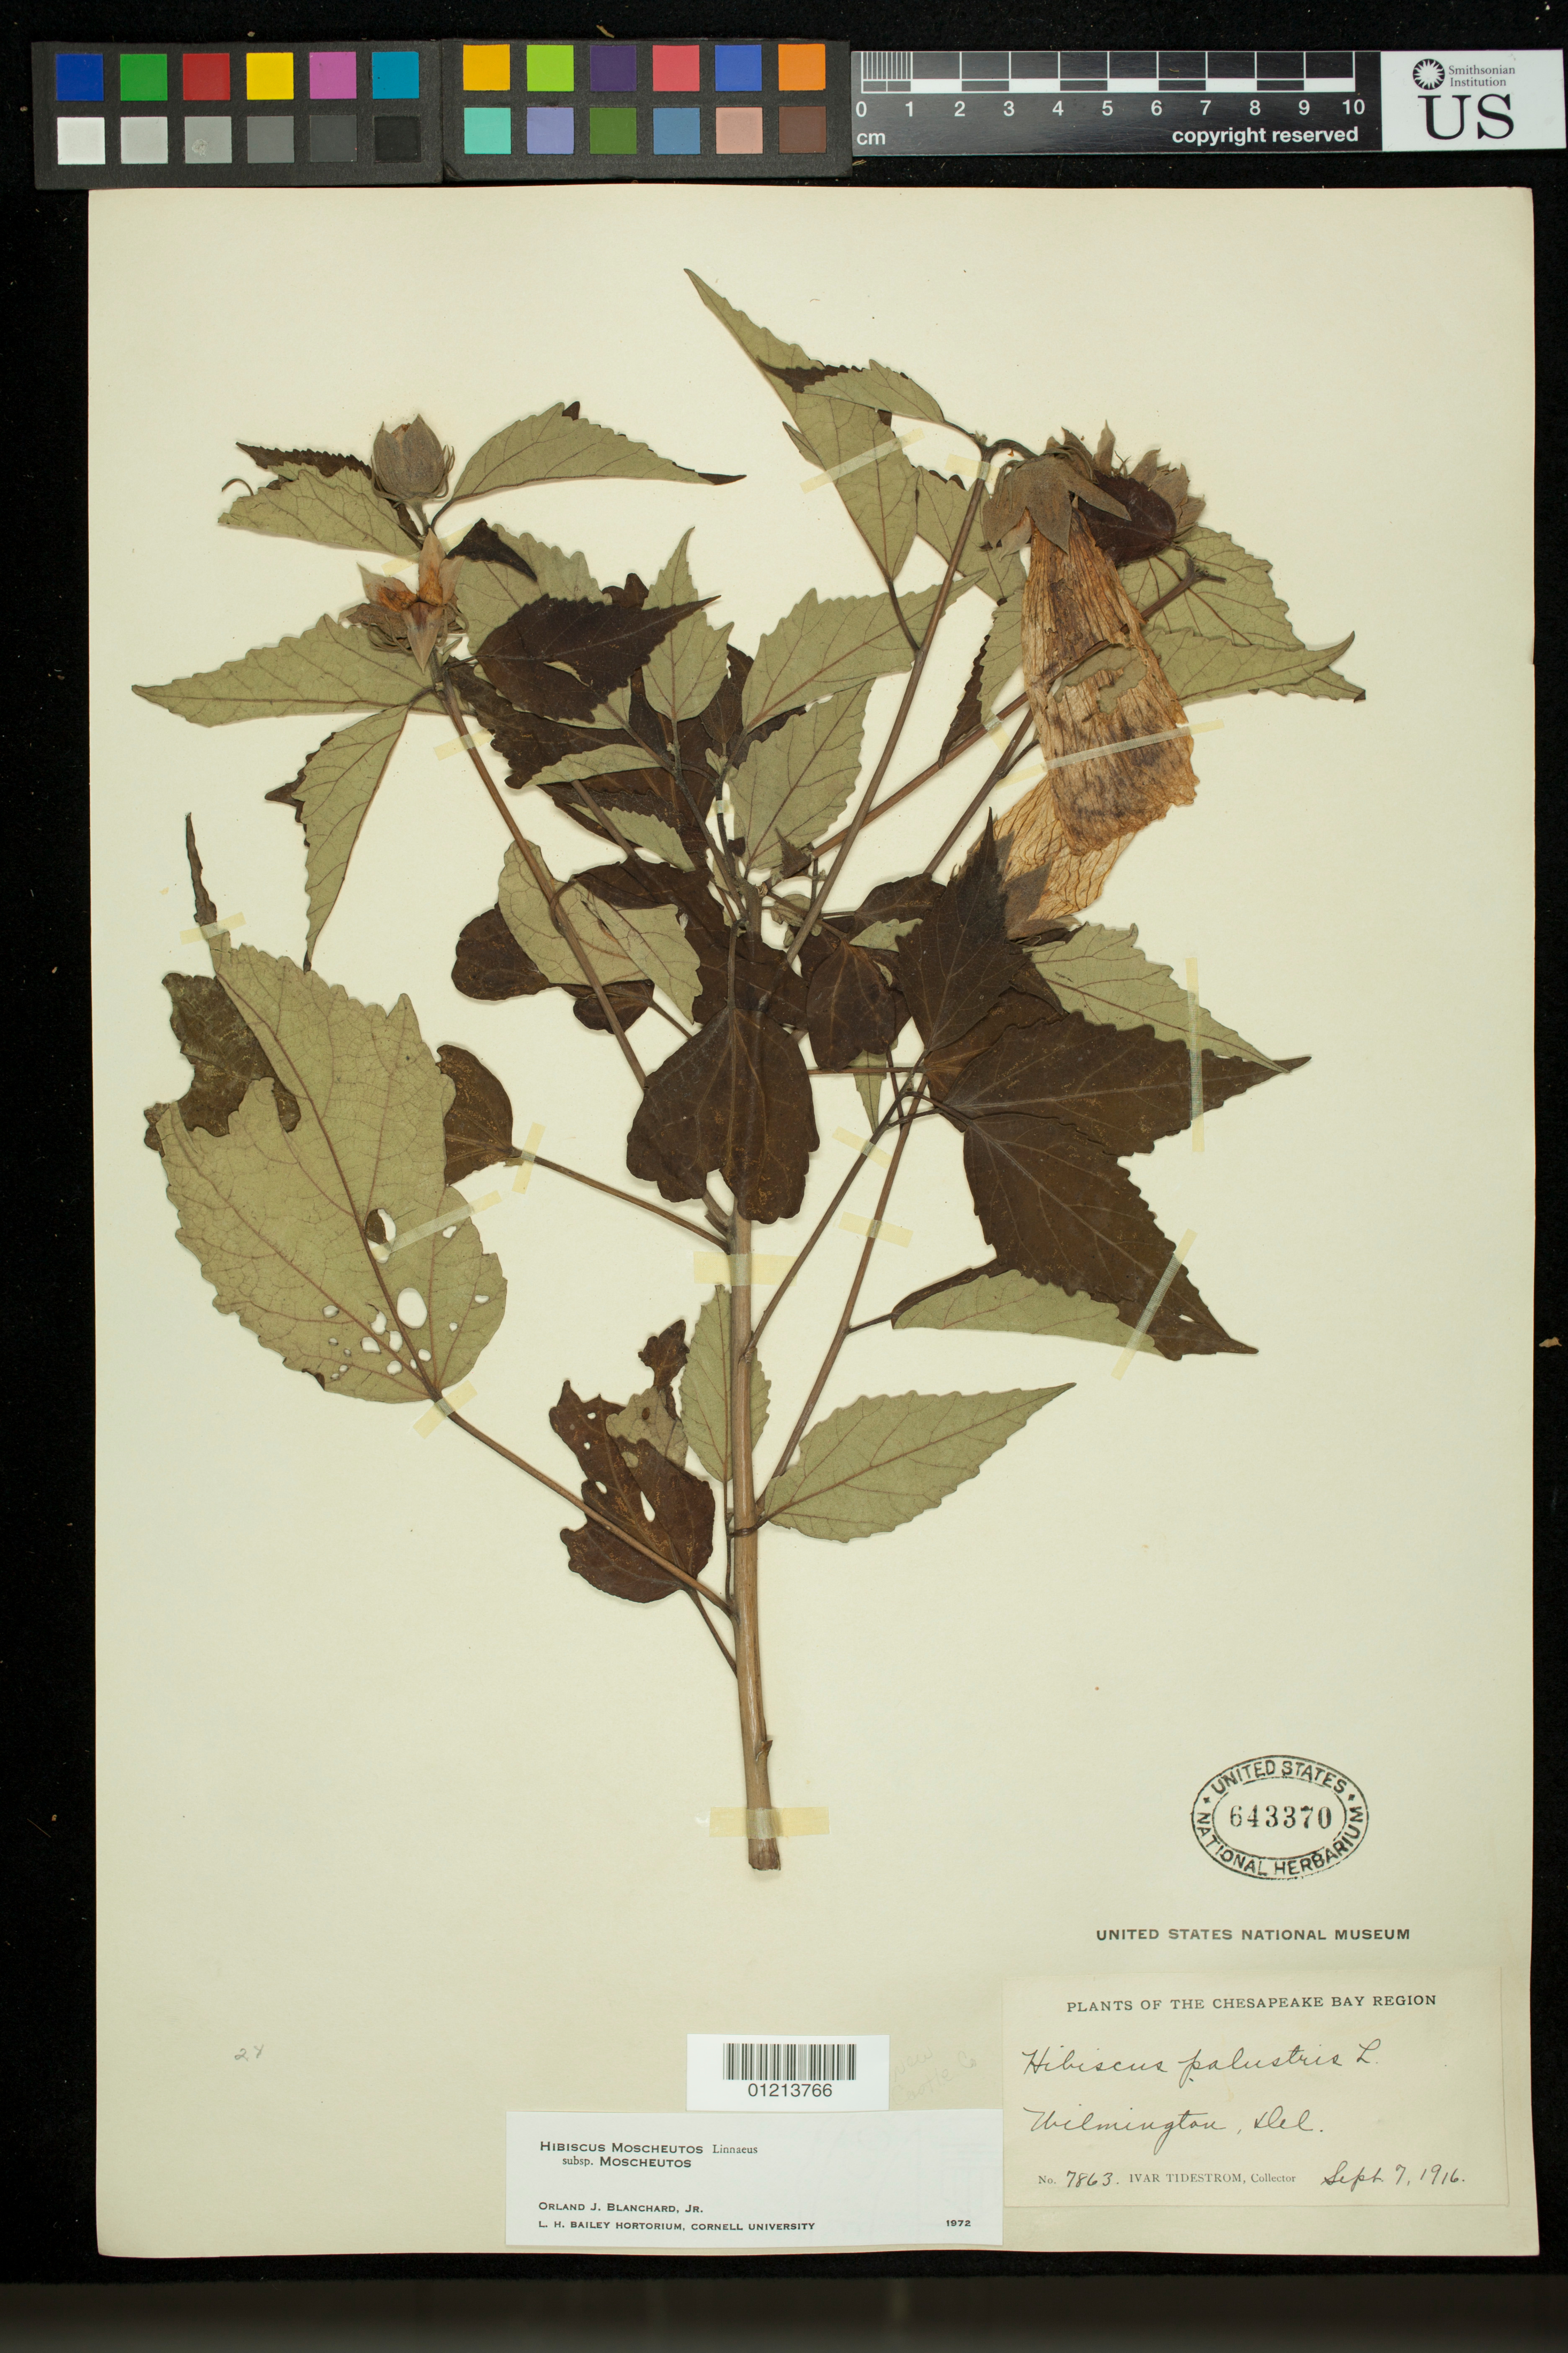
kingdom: Plantae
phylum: Tracheophyta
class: Magnoliopsida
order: Malvales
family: Malvaceae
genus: Hibiscus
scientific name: Hibiscus moscheutos subsp. moscheutos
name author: L.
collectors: I. F. Tidestrom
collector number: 7863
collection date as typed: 09 Jul 1916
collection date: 1916-07-09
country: United States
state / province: Delaware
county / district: New Castle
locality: Chesapeake Bay Region: Wilmington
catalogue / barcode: US 643370